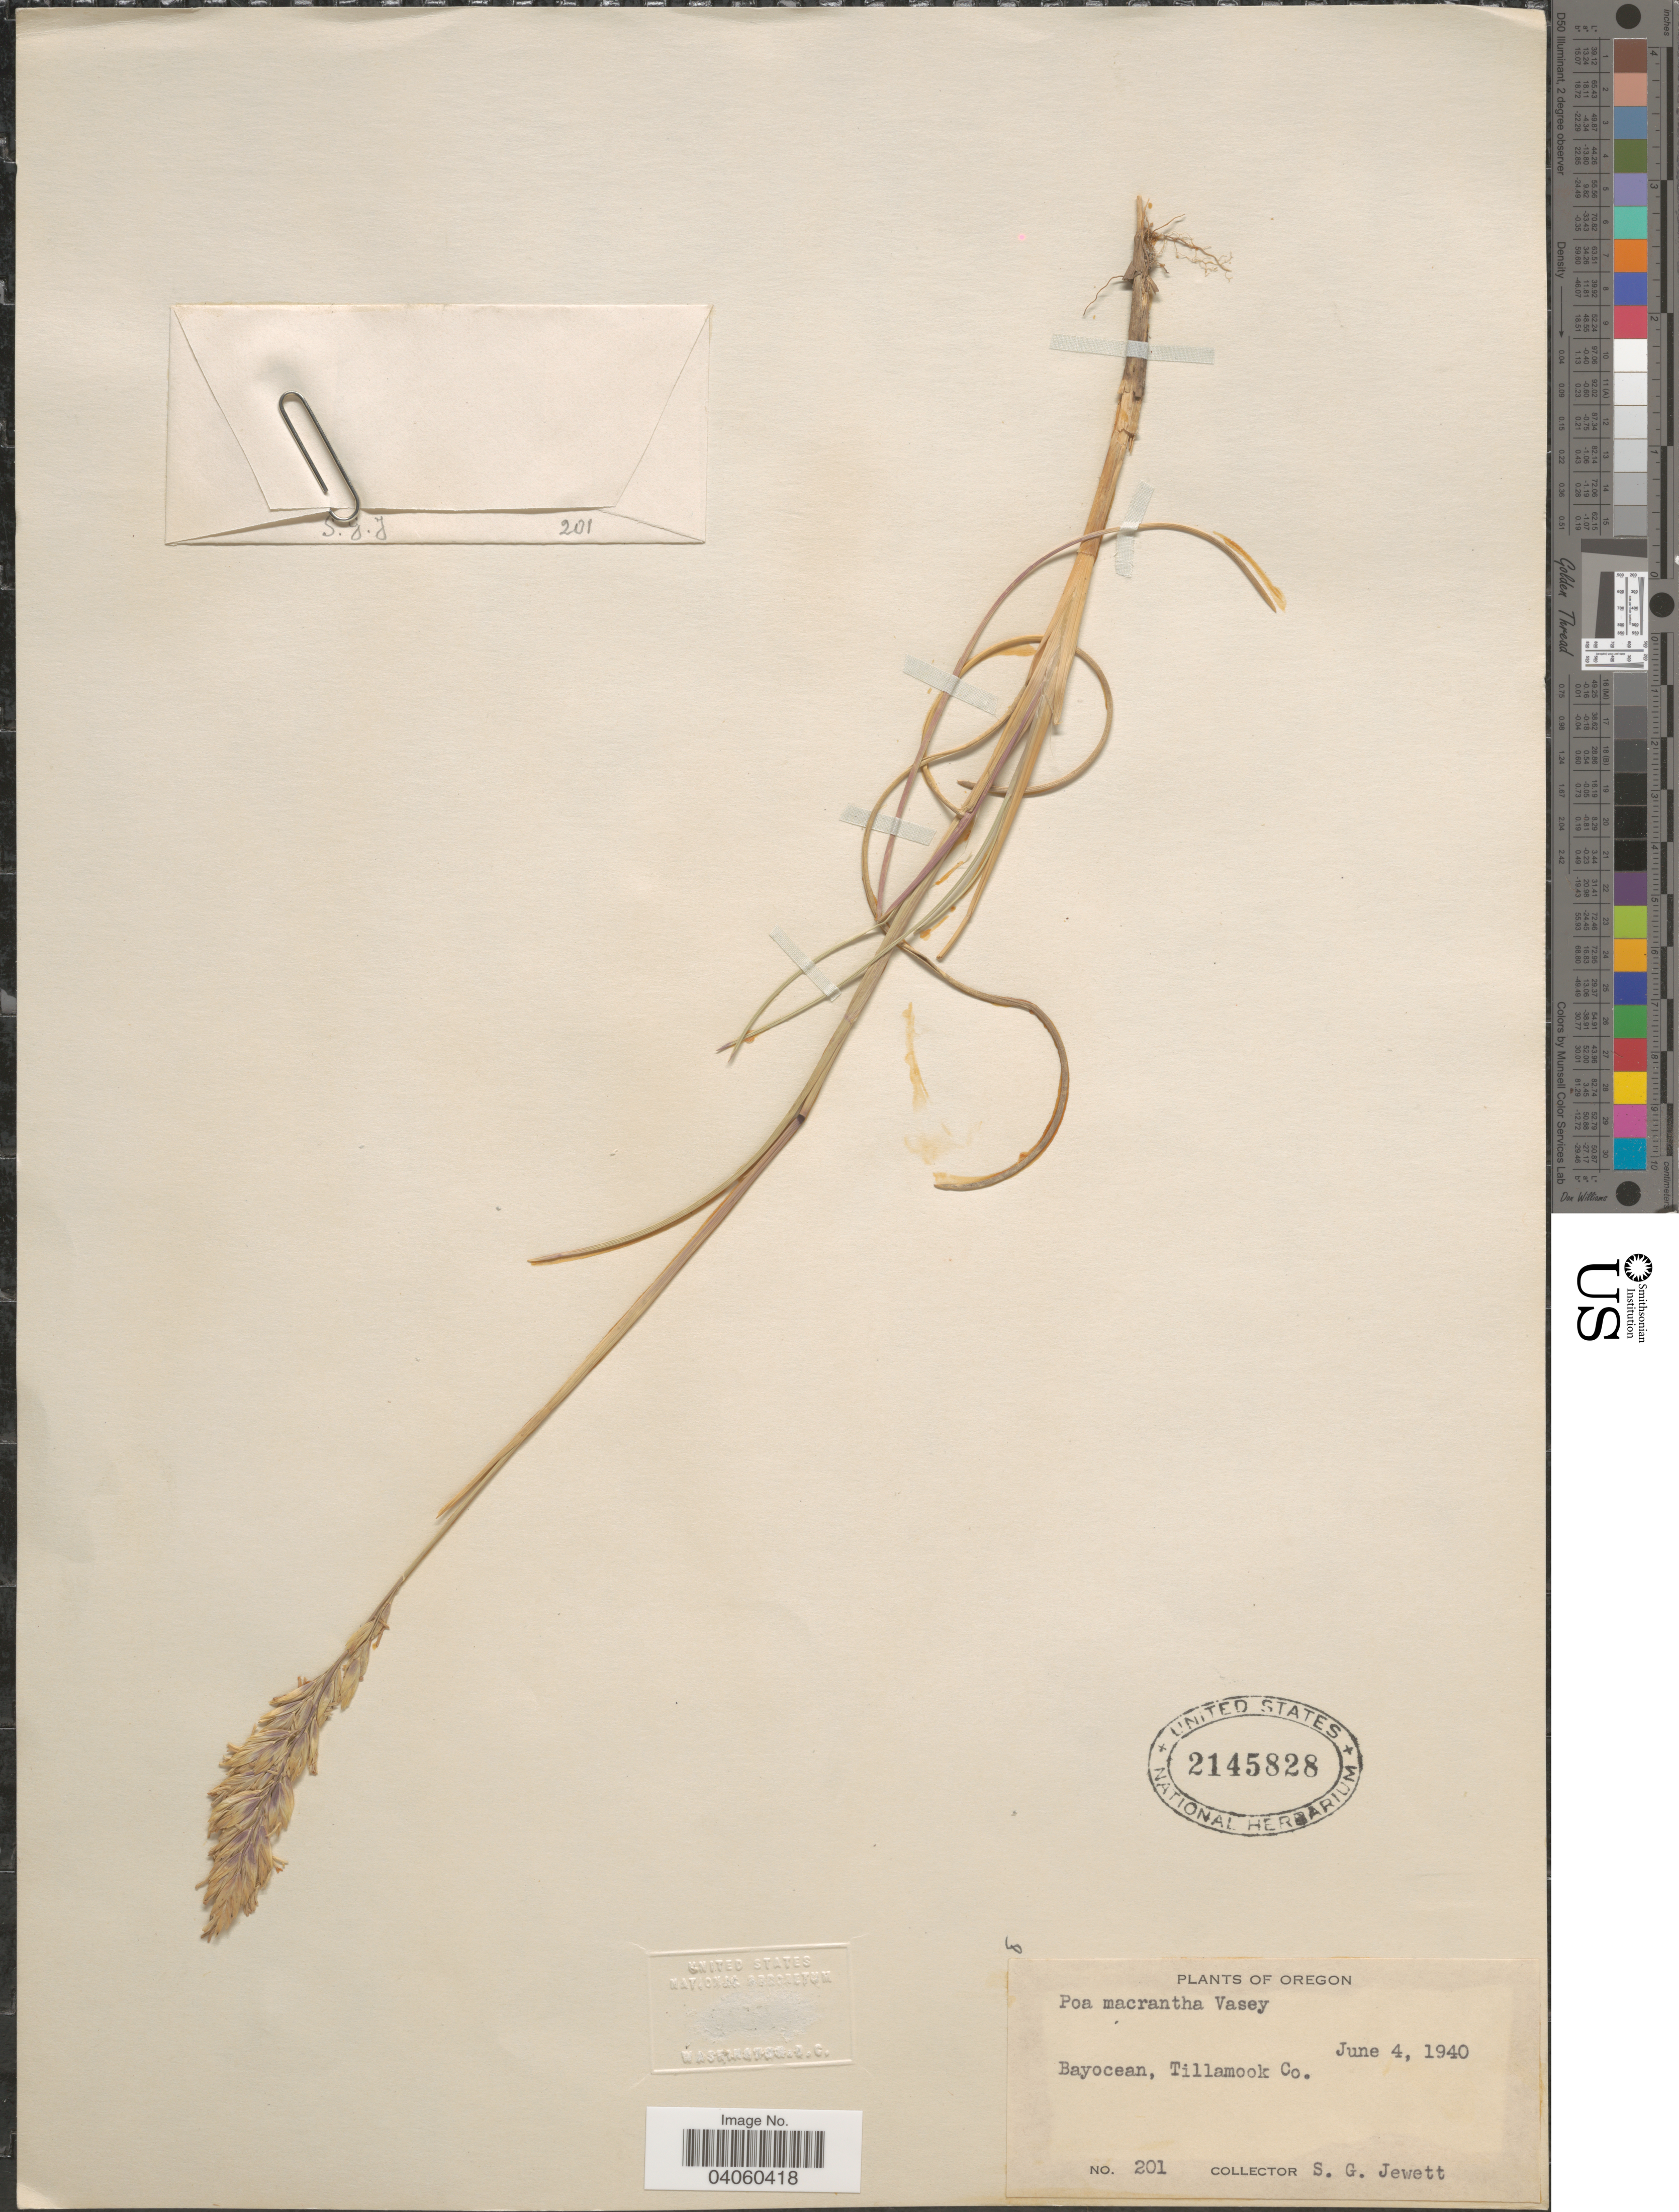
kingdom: Plantae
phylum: Tracheophyta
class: Liliopsida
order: Poales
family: Poaceae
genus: Poa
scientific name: Poa macrantha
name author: Vasey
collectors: S. Jewett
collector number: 201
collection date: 1940-06-04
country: United States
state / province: Oregon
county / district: Tillamook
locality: Bayocean, Tillamook Co.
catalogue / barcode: US 2145828